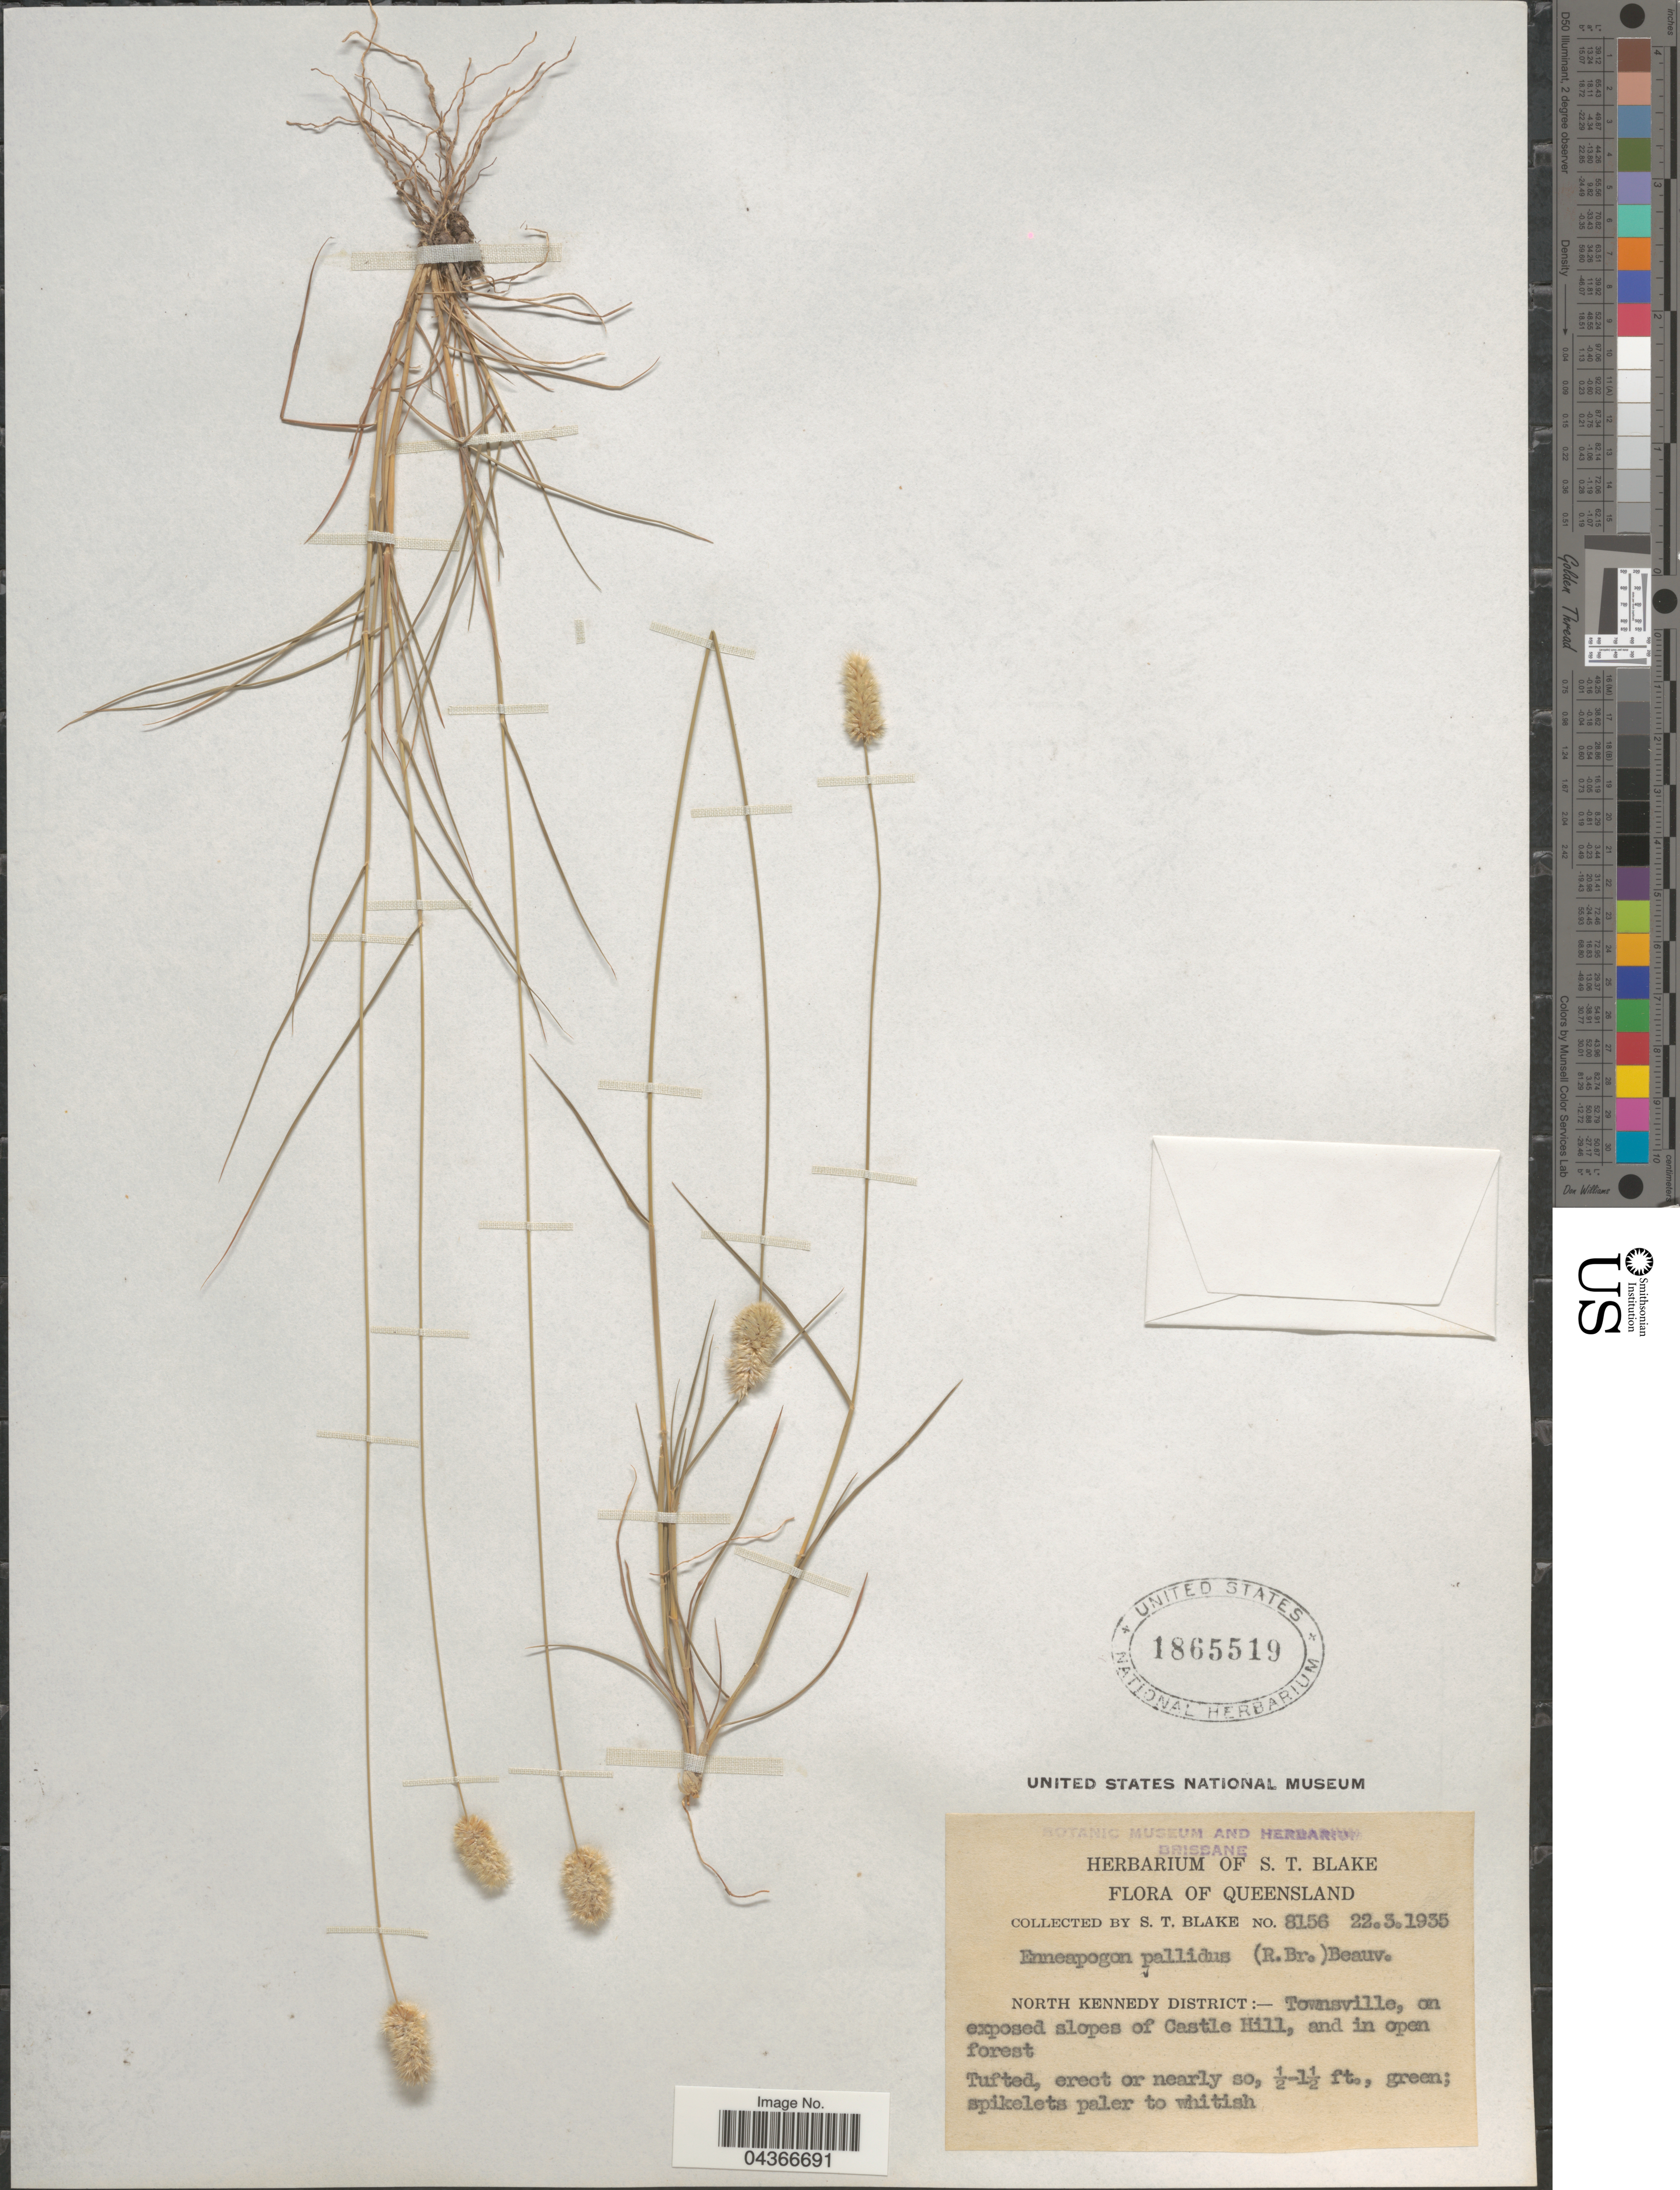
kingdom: Plantae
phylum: Tracheophyta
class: Liliopsida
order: Poales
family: Poaceae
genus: Enneapogon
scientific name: Enneapogon pallidus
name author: (R. Br.) P. Beauv.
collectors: S. T. Blake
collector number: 8156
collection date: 1935-03-22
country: Australia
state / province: Queensland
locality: North Kennedy District:- Townsville, on exposed slopes of Castle Hill.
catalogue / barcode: US 1865519